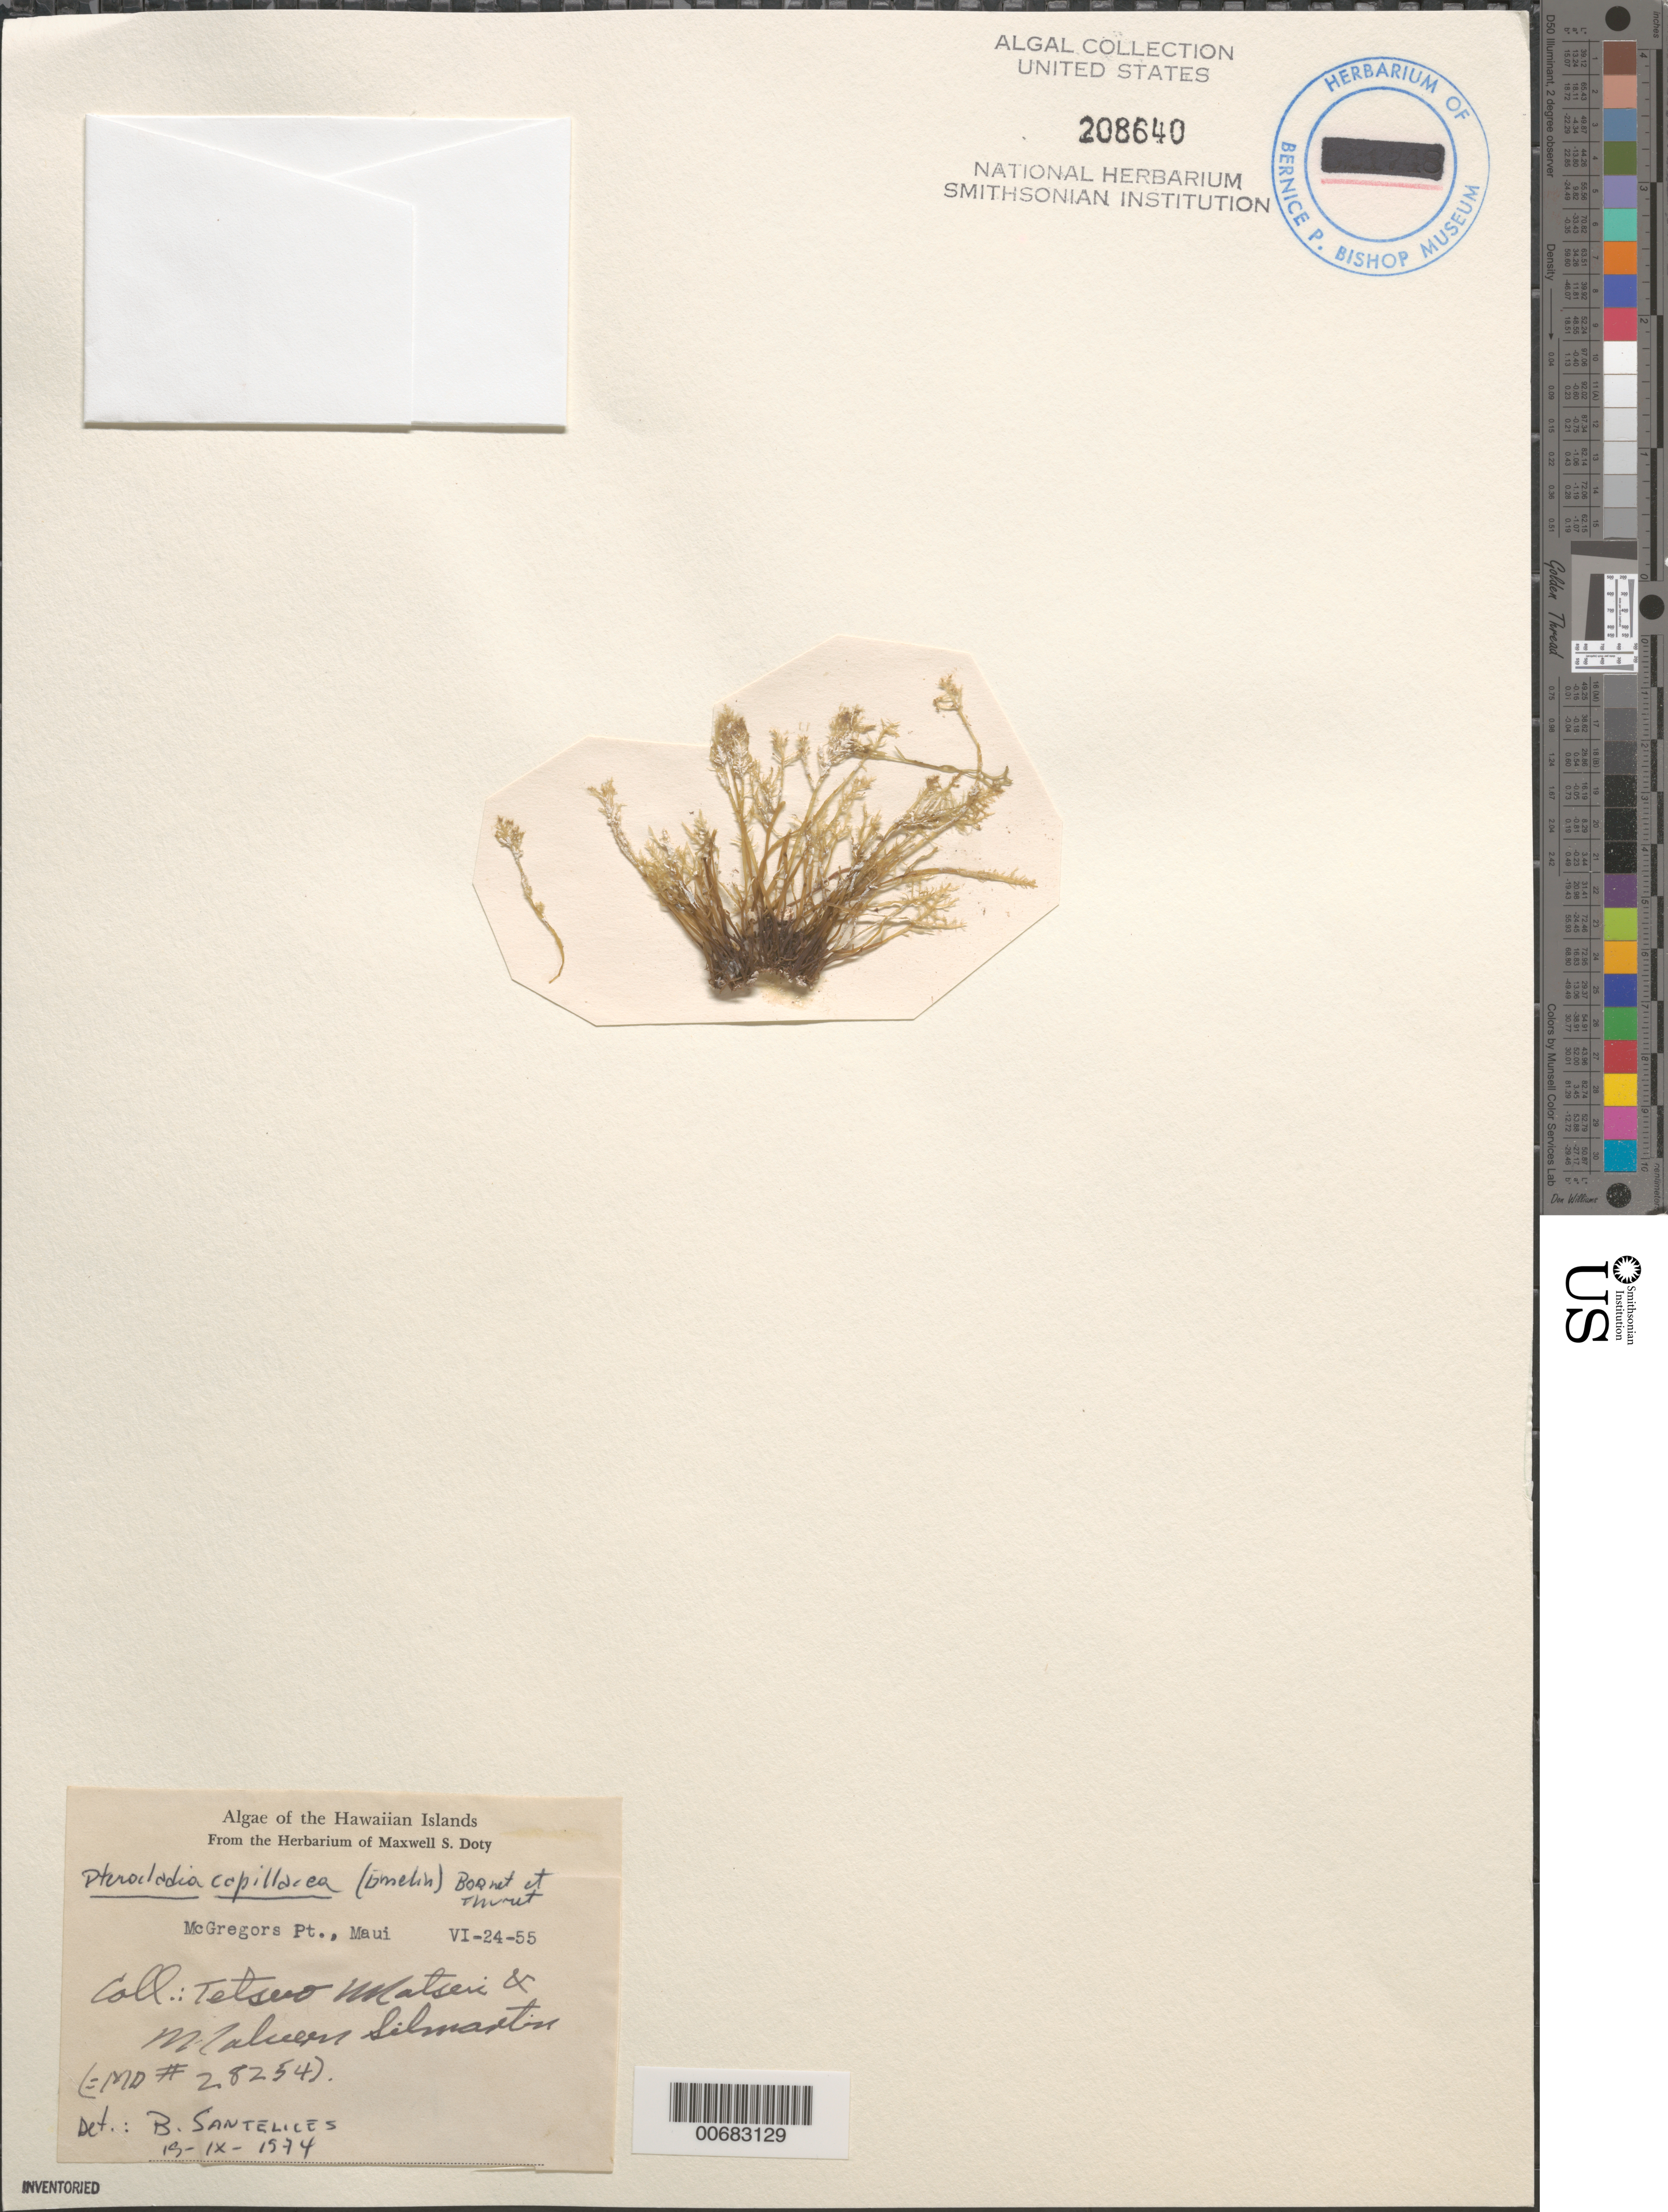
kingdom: Plantae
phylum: Rhodophyta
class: Florideophyceae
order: Gelidiales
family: Pterocladiaceae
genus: Pterocladiella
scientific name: Pterocladiella capillacea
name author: (S.G. Gmel.) Santelices & Hommers.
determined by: Algae name updating Project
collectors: T. Matsui & M. Gilmartin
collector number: MSD 28254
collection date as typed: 24 Jun 1955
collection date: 1955-06-24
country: United States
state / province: Hawaii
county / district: Maui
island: Maui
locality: McGregor Point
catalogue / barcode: US 208640